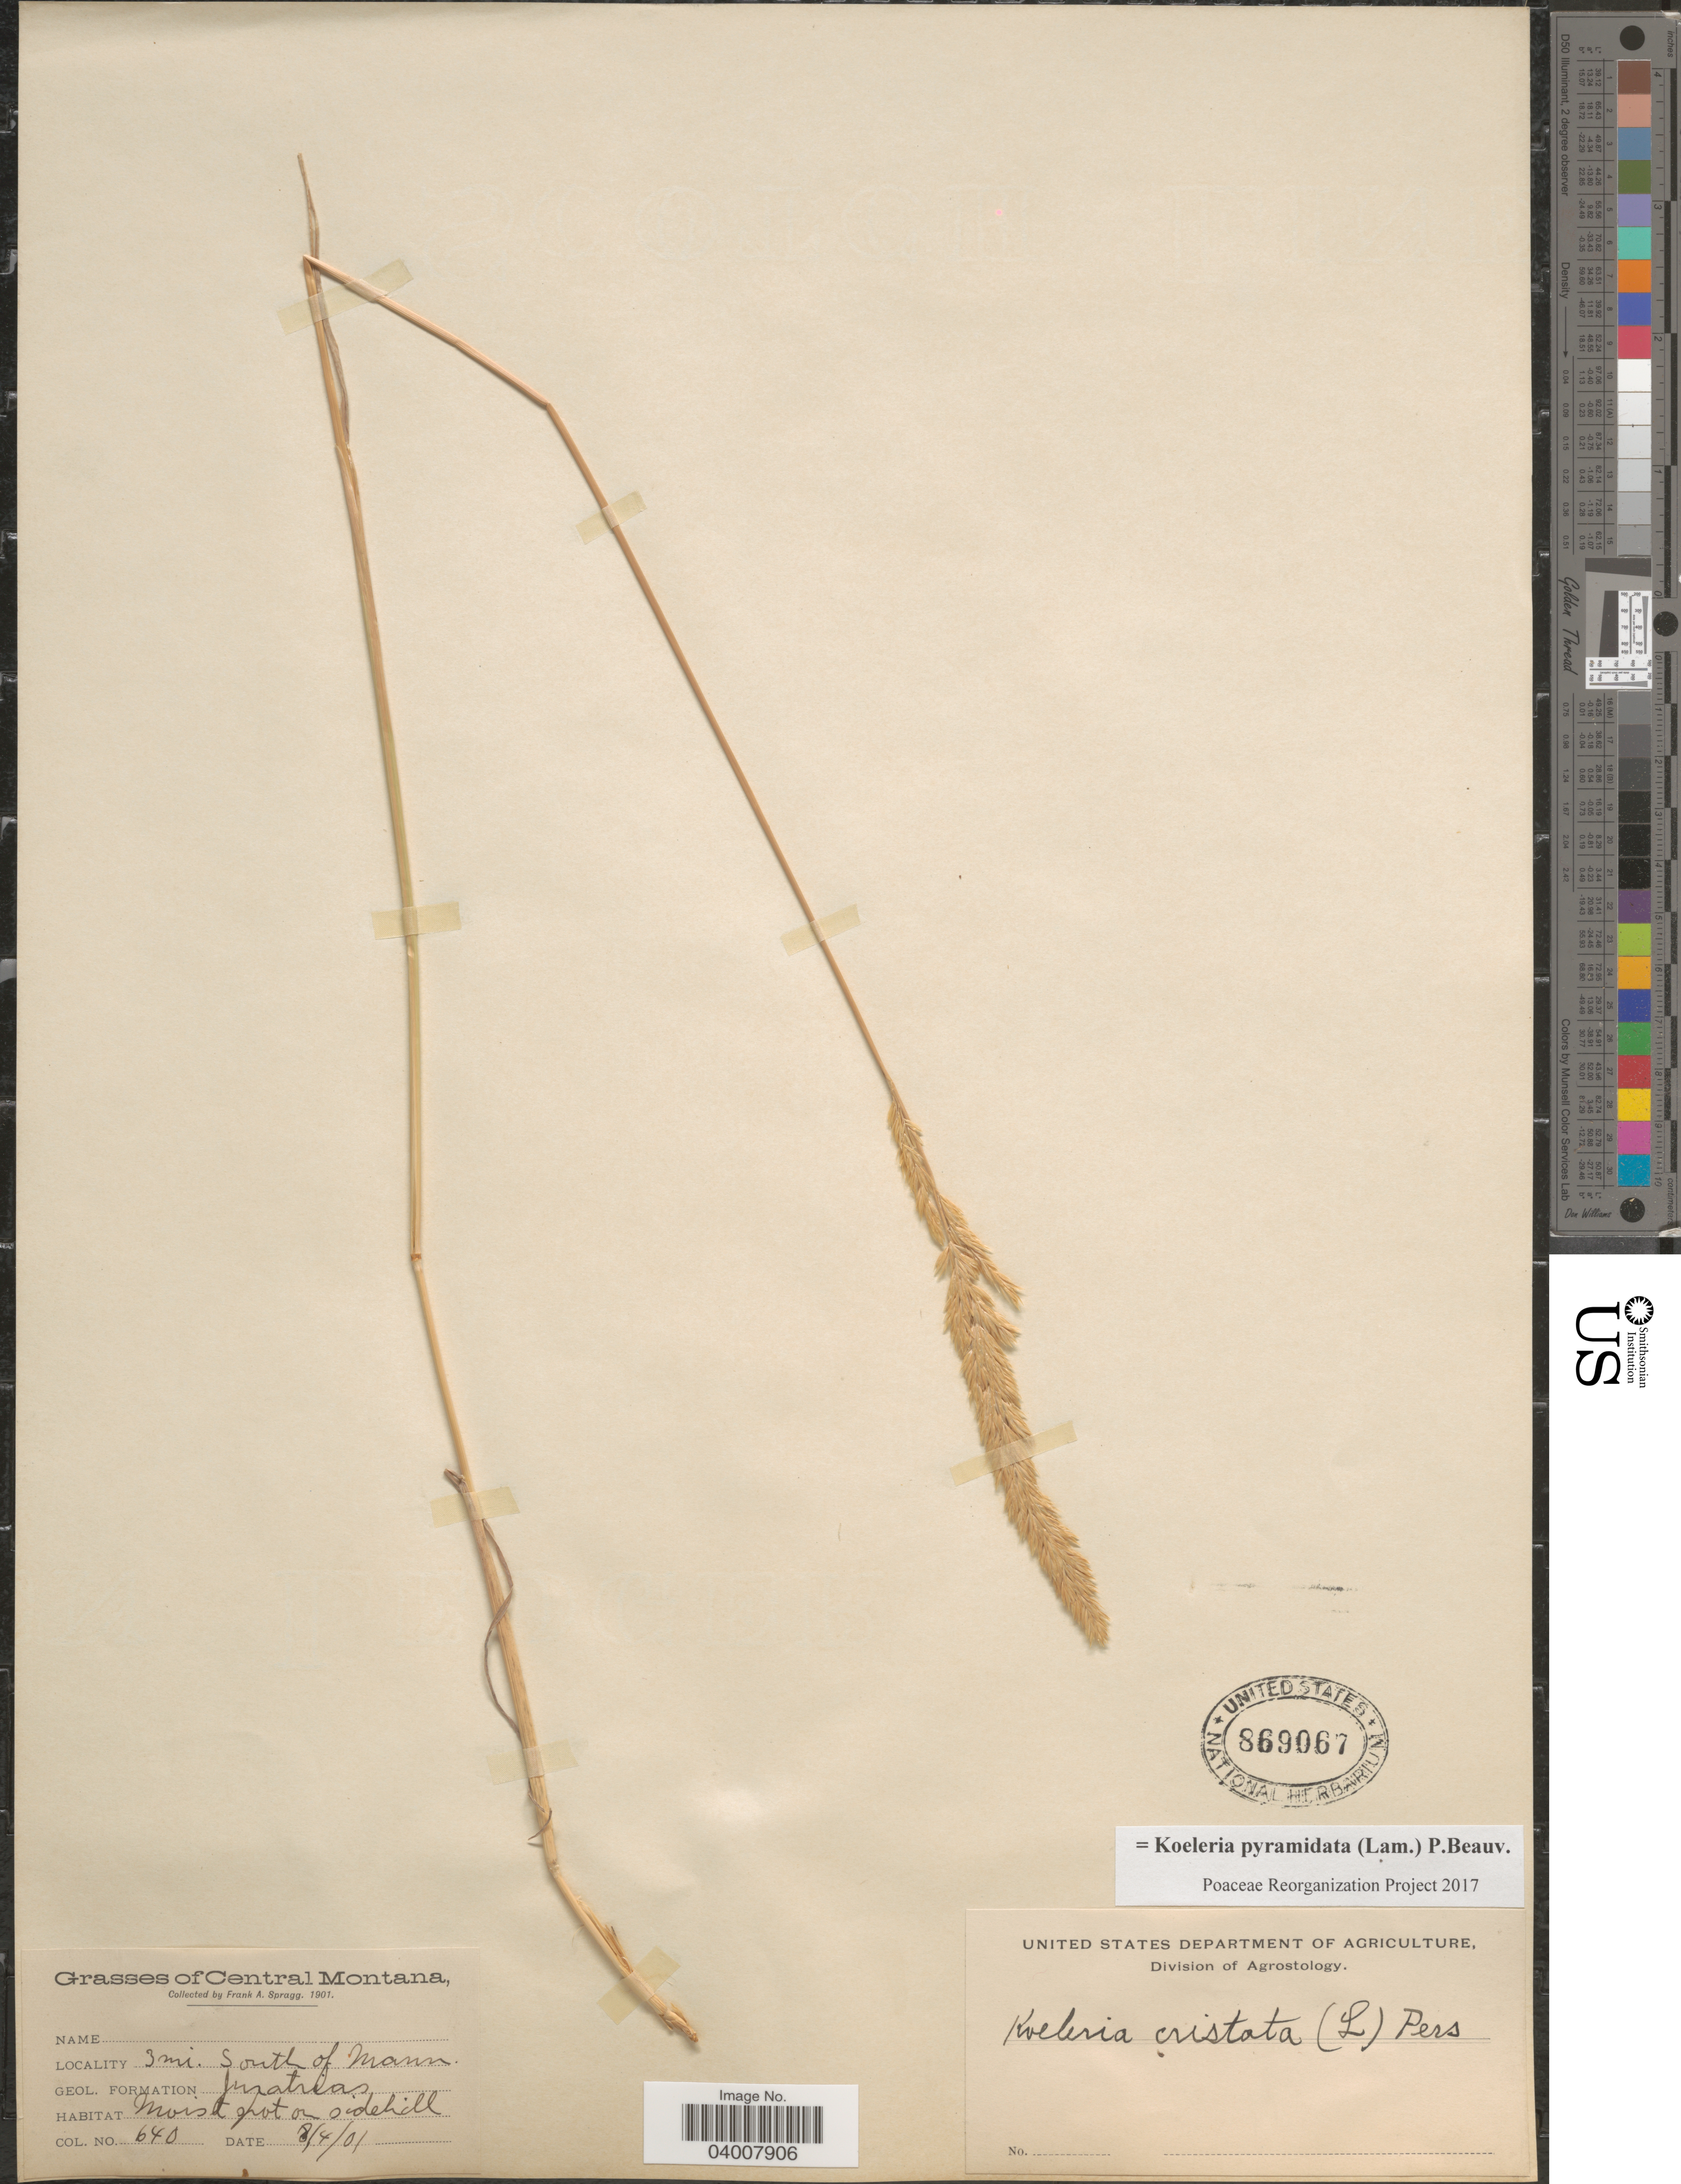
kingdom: Plantae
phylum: Tracheophyta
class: Liliopsida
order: Poales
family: Poaceae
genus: Koeleria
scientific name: Koeleria pyramidata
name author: (Lam.) P. Beauv.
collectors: F. Spragg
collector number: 640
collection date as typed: Transcribed d/m/y: 4/8/1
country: United States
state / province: Montana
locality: Central Montana. 3 mi. South of Mann.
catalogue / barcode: US 869067